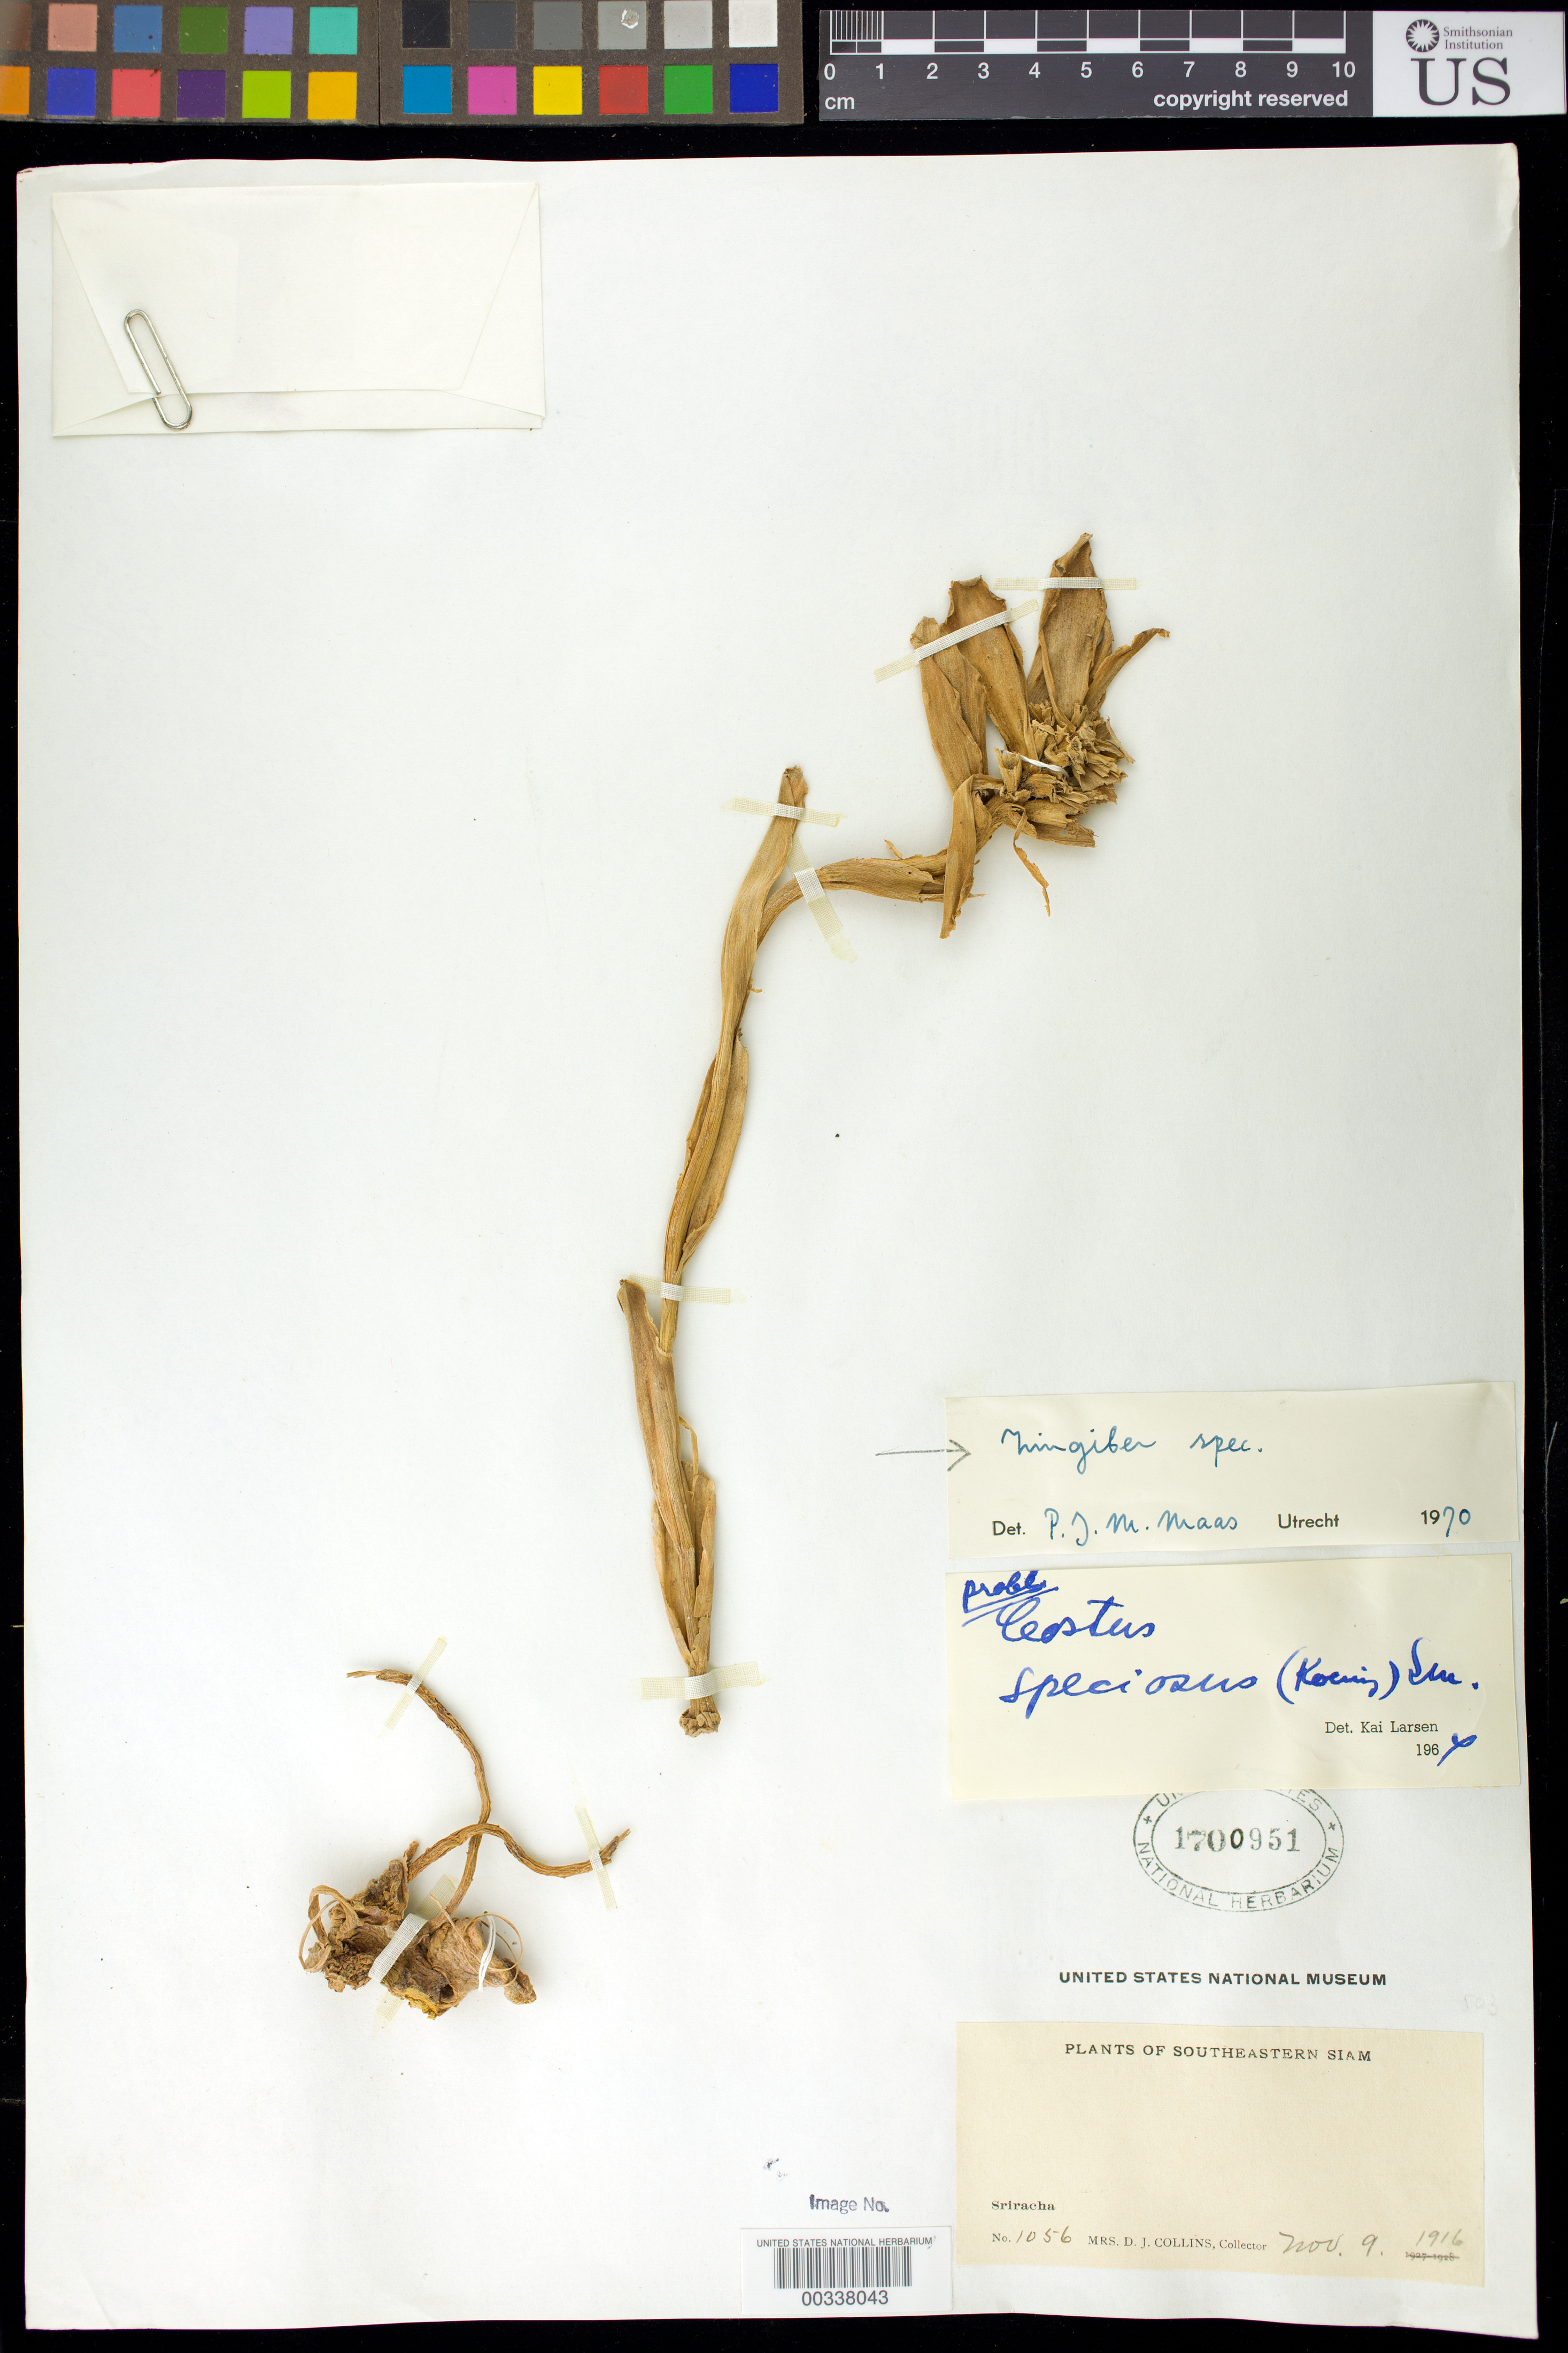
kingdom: Plantae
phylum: Tracheophyta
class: Liliopsida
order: Zingiberales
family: Zingiberaceae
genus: Zingiber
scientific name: Zingiber sp.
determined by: Maas, Paul J. M.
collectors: Mrs. D. J. Collins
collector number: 1056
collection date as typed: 09 Nov 1916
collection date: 1916-11-09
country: Thailand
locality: Plants of southeastern siam, sriracha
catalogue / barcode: US 1700951